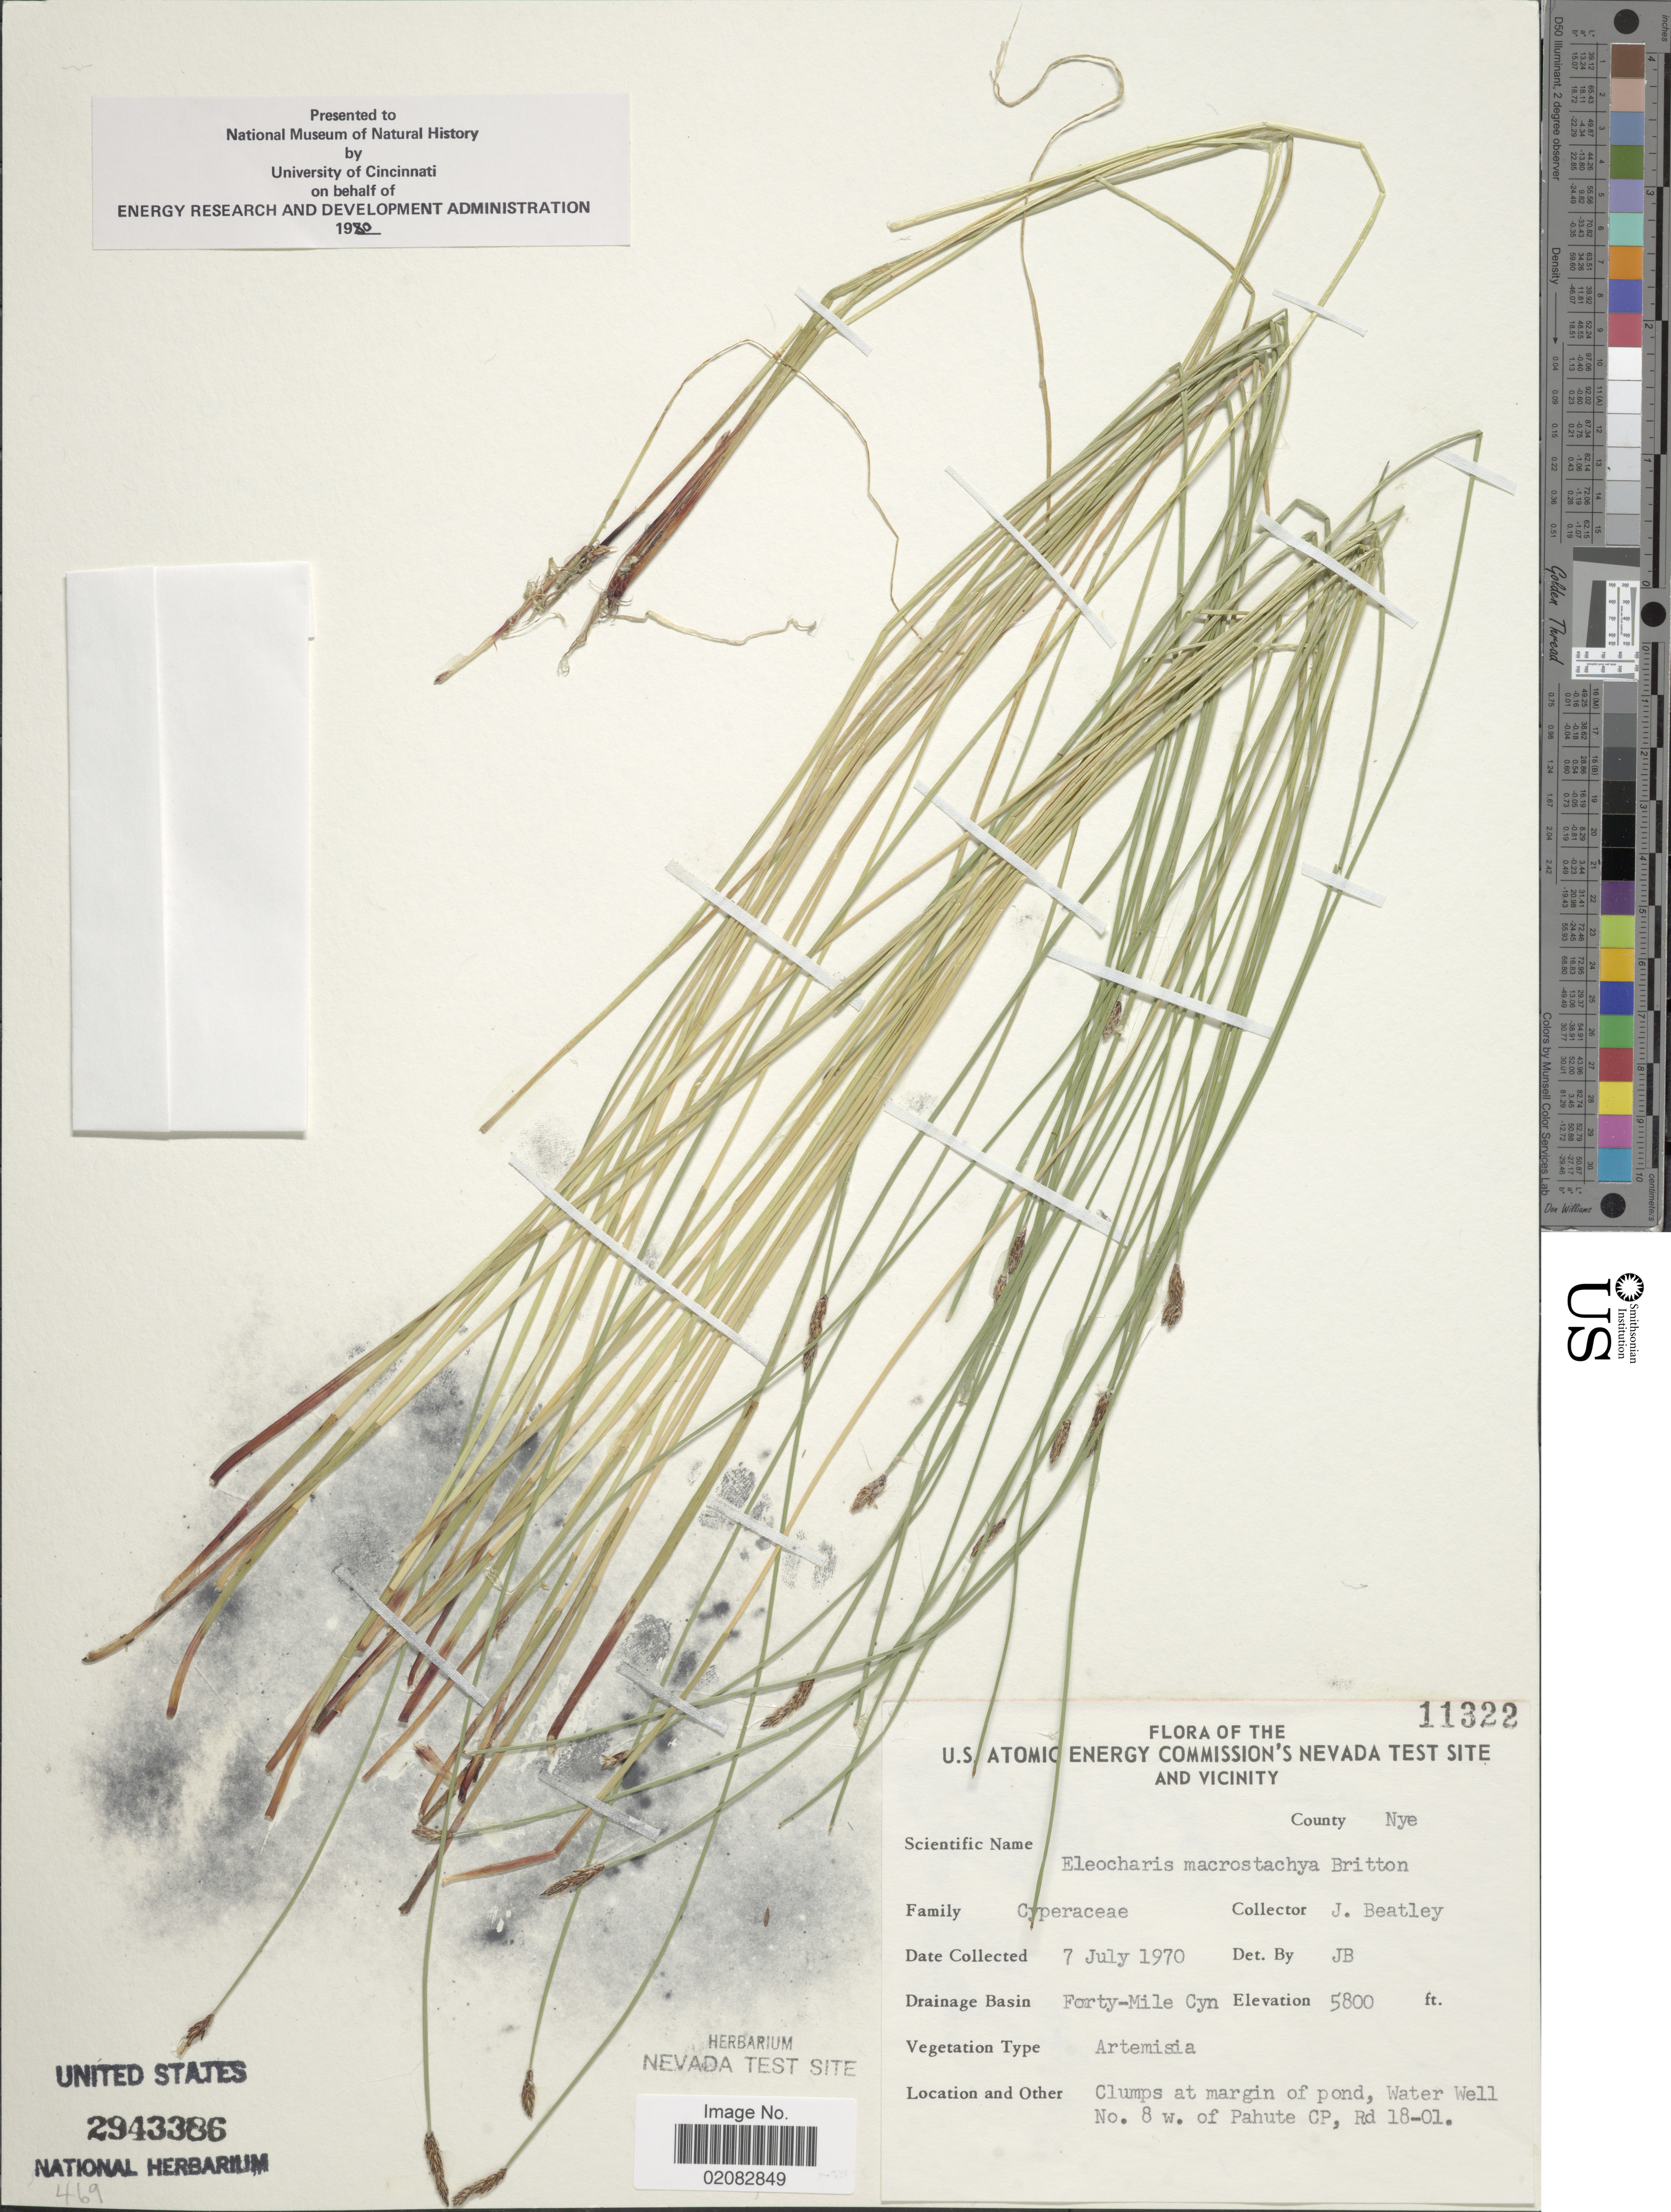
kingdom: Plantae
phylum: Tracheophyta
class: Liliopsida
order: Poales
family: Cyperaceae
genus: Eleocharis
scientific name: Eleocharis macrostachya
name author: Britton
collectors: J. C. Beatley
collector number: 11322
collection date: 1970-07-07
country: United States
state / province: Nevada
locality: U.S. Atomic Energy Commission's Nevada Test Site and Vicinity, County Nye, Forty Mile Cyn, Clumps at margin of pond, Water Well No. 8 w. of Pahute CP, Rd 18-01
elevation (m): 1768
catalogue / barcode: US 2943386